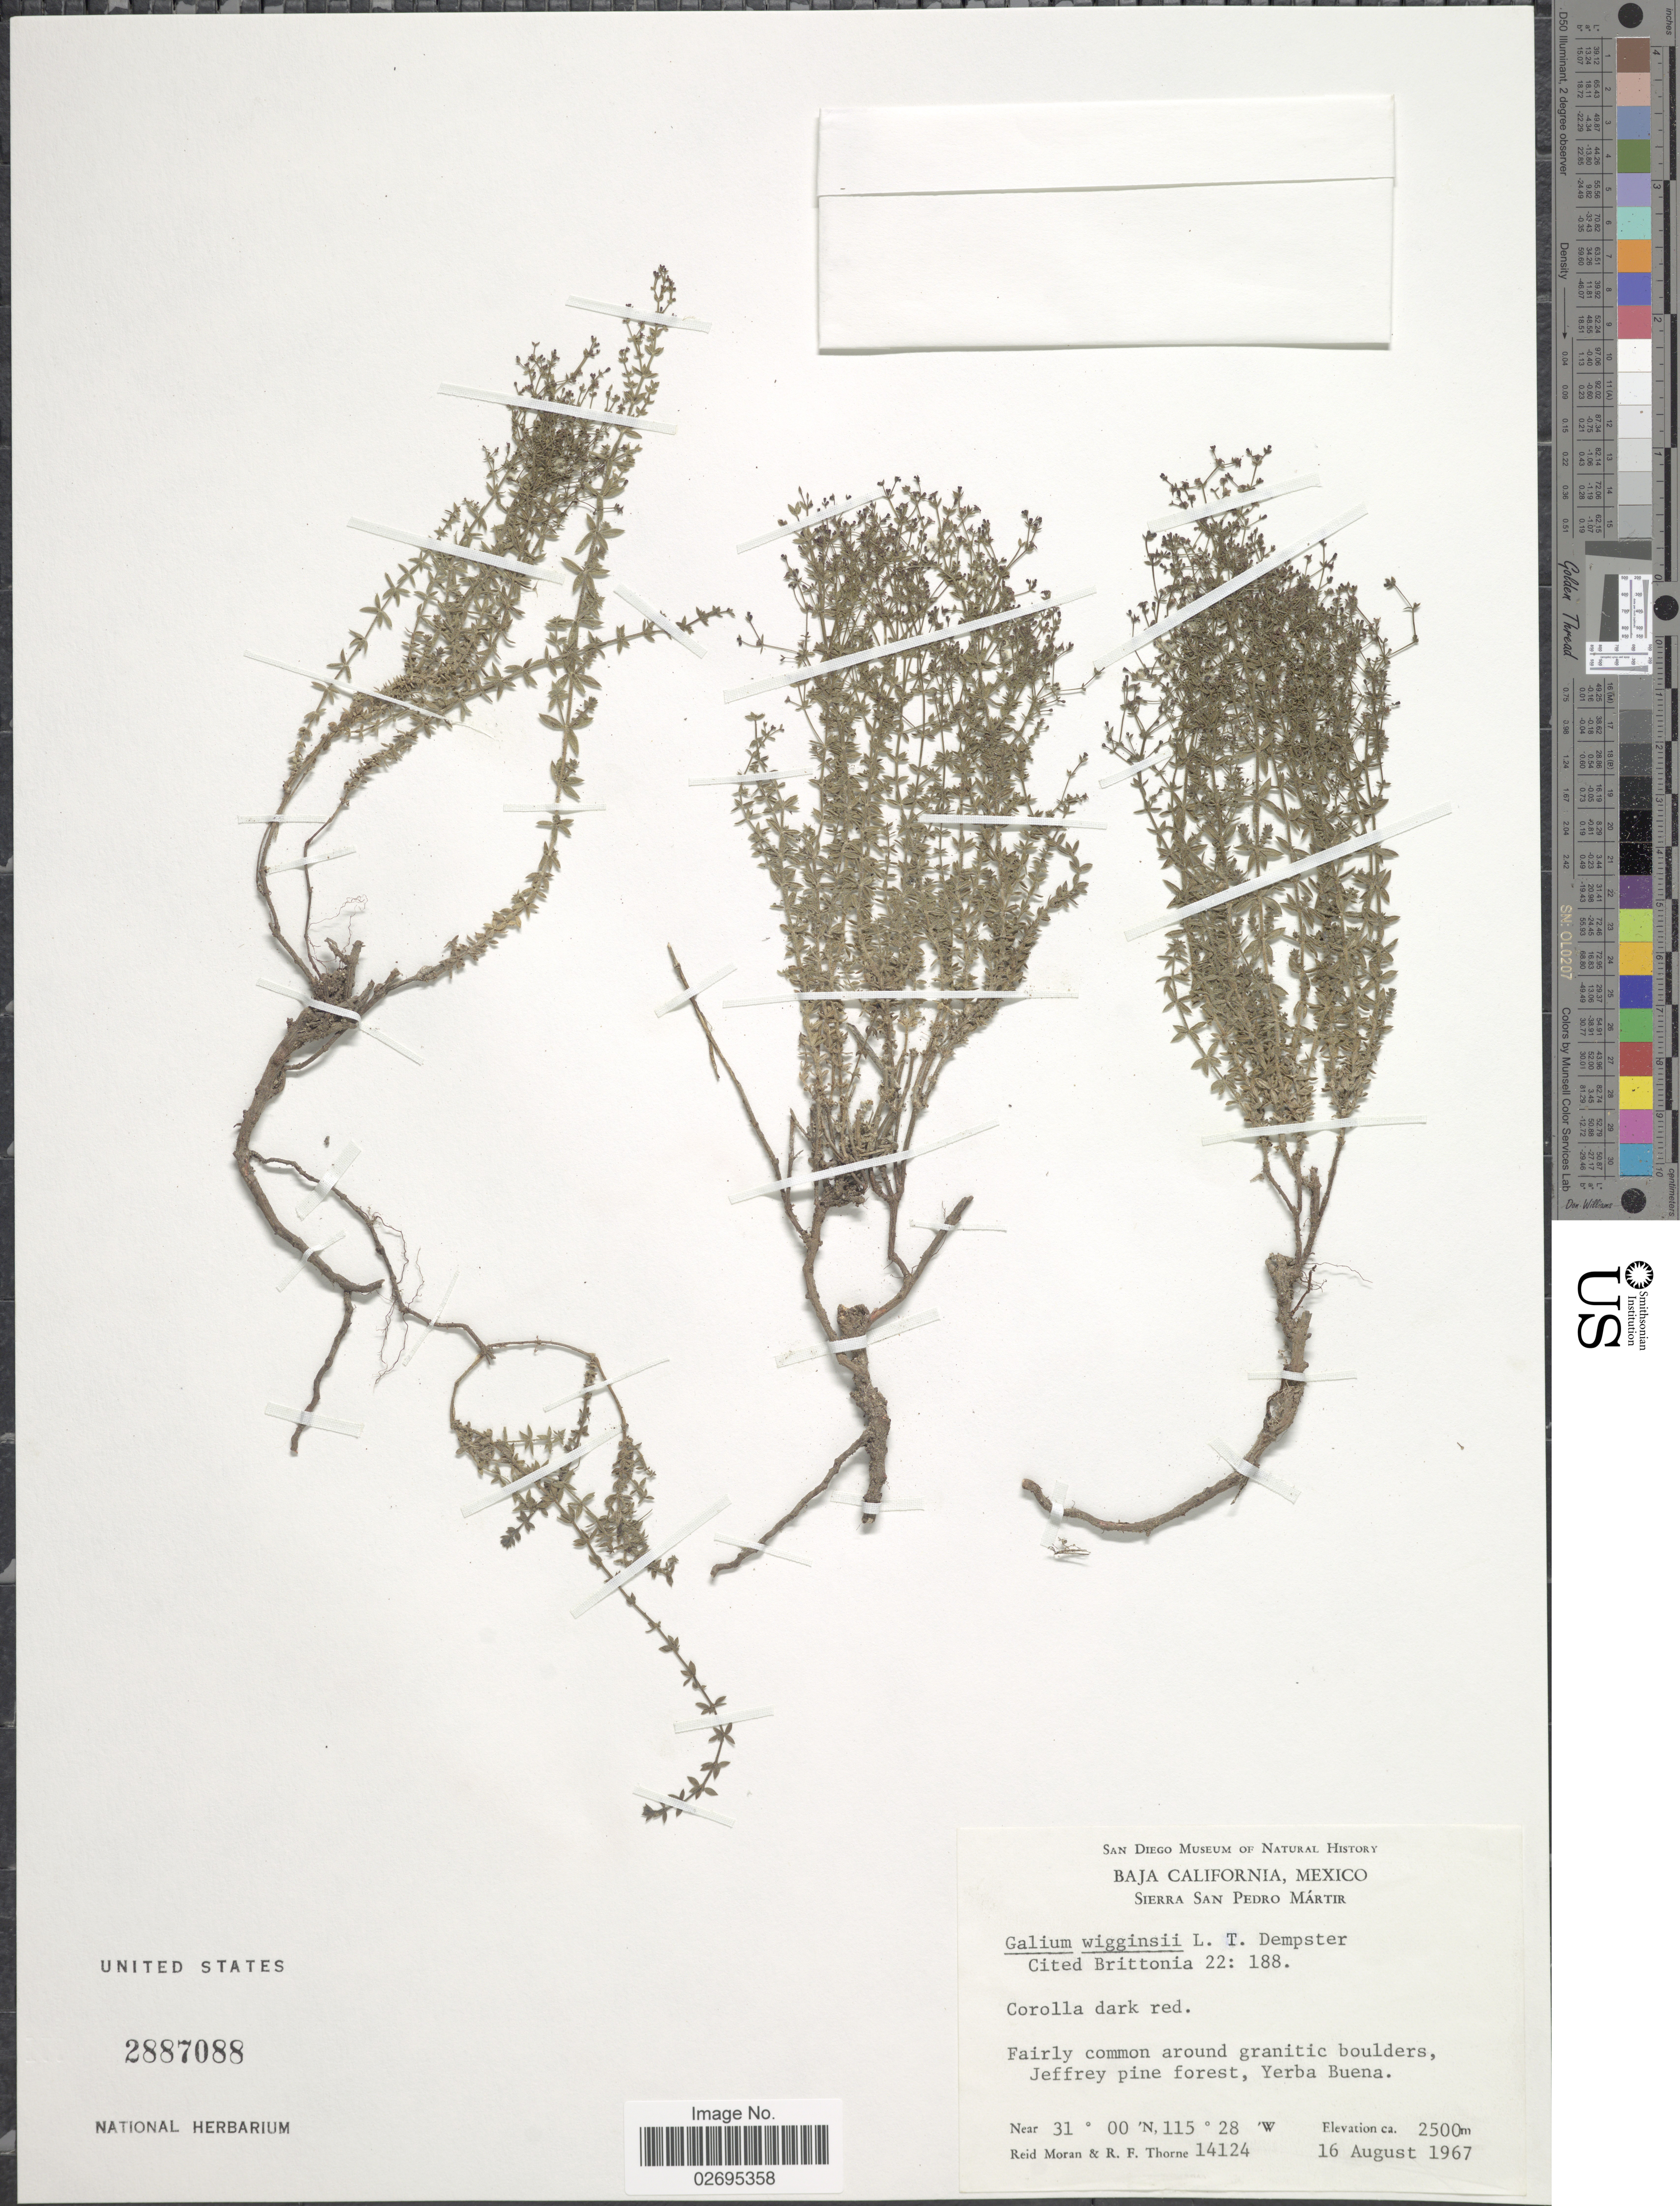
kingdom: Plantae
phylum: Tracheophyta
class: Magnoliopsida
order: Gentianales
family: Rubiaceae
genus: Galium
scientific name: Galium wigginsii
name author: Dempster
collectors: R. V. Moran & R. F. Thorne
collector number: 14124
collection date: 1967-08-16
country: Mexico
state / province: Baja California Norte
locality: Sierra San Pedro Martir, Jeffrey pine forest, Yerba Buena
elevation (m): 2500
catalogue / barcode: US 2887088